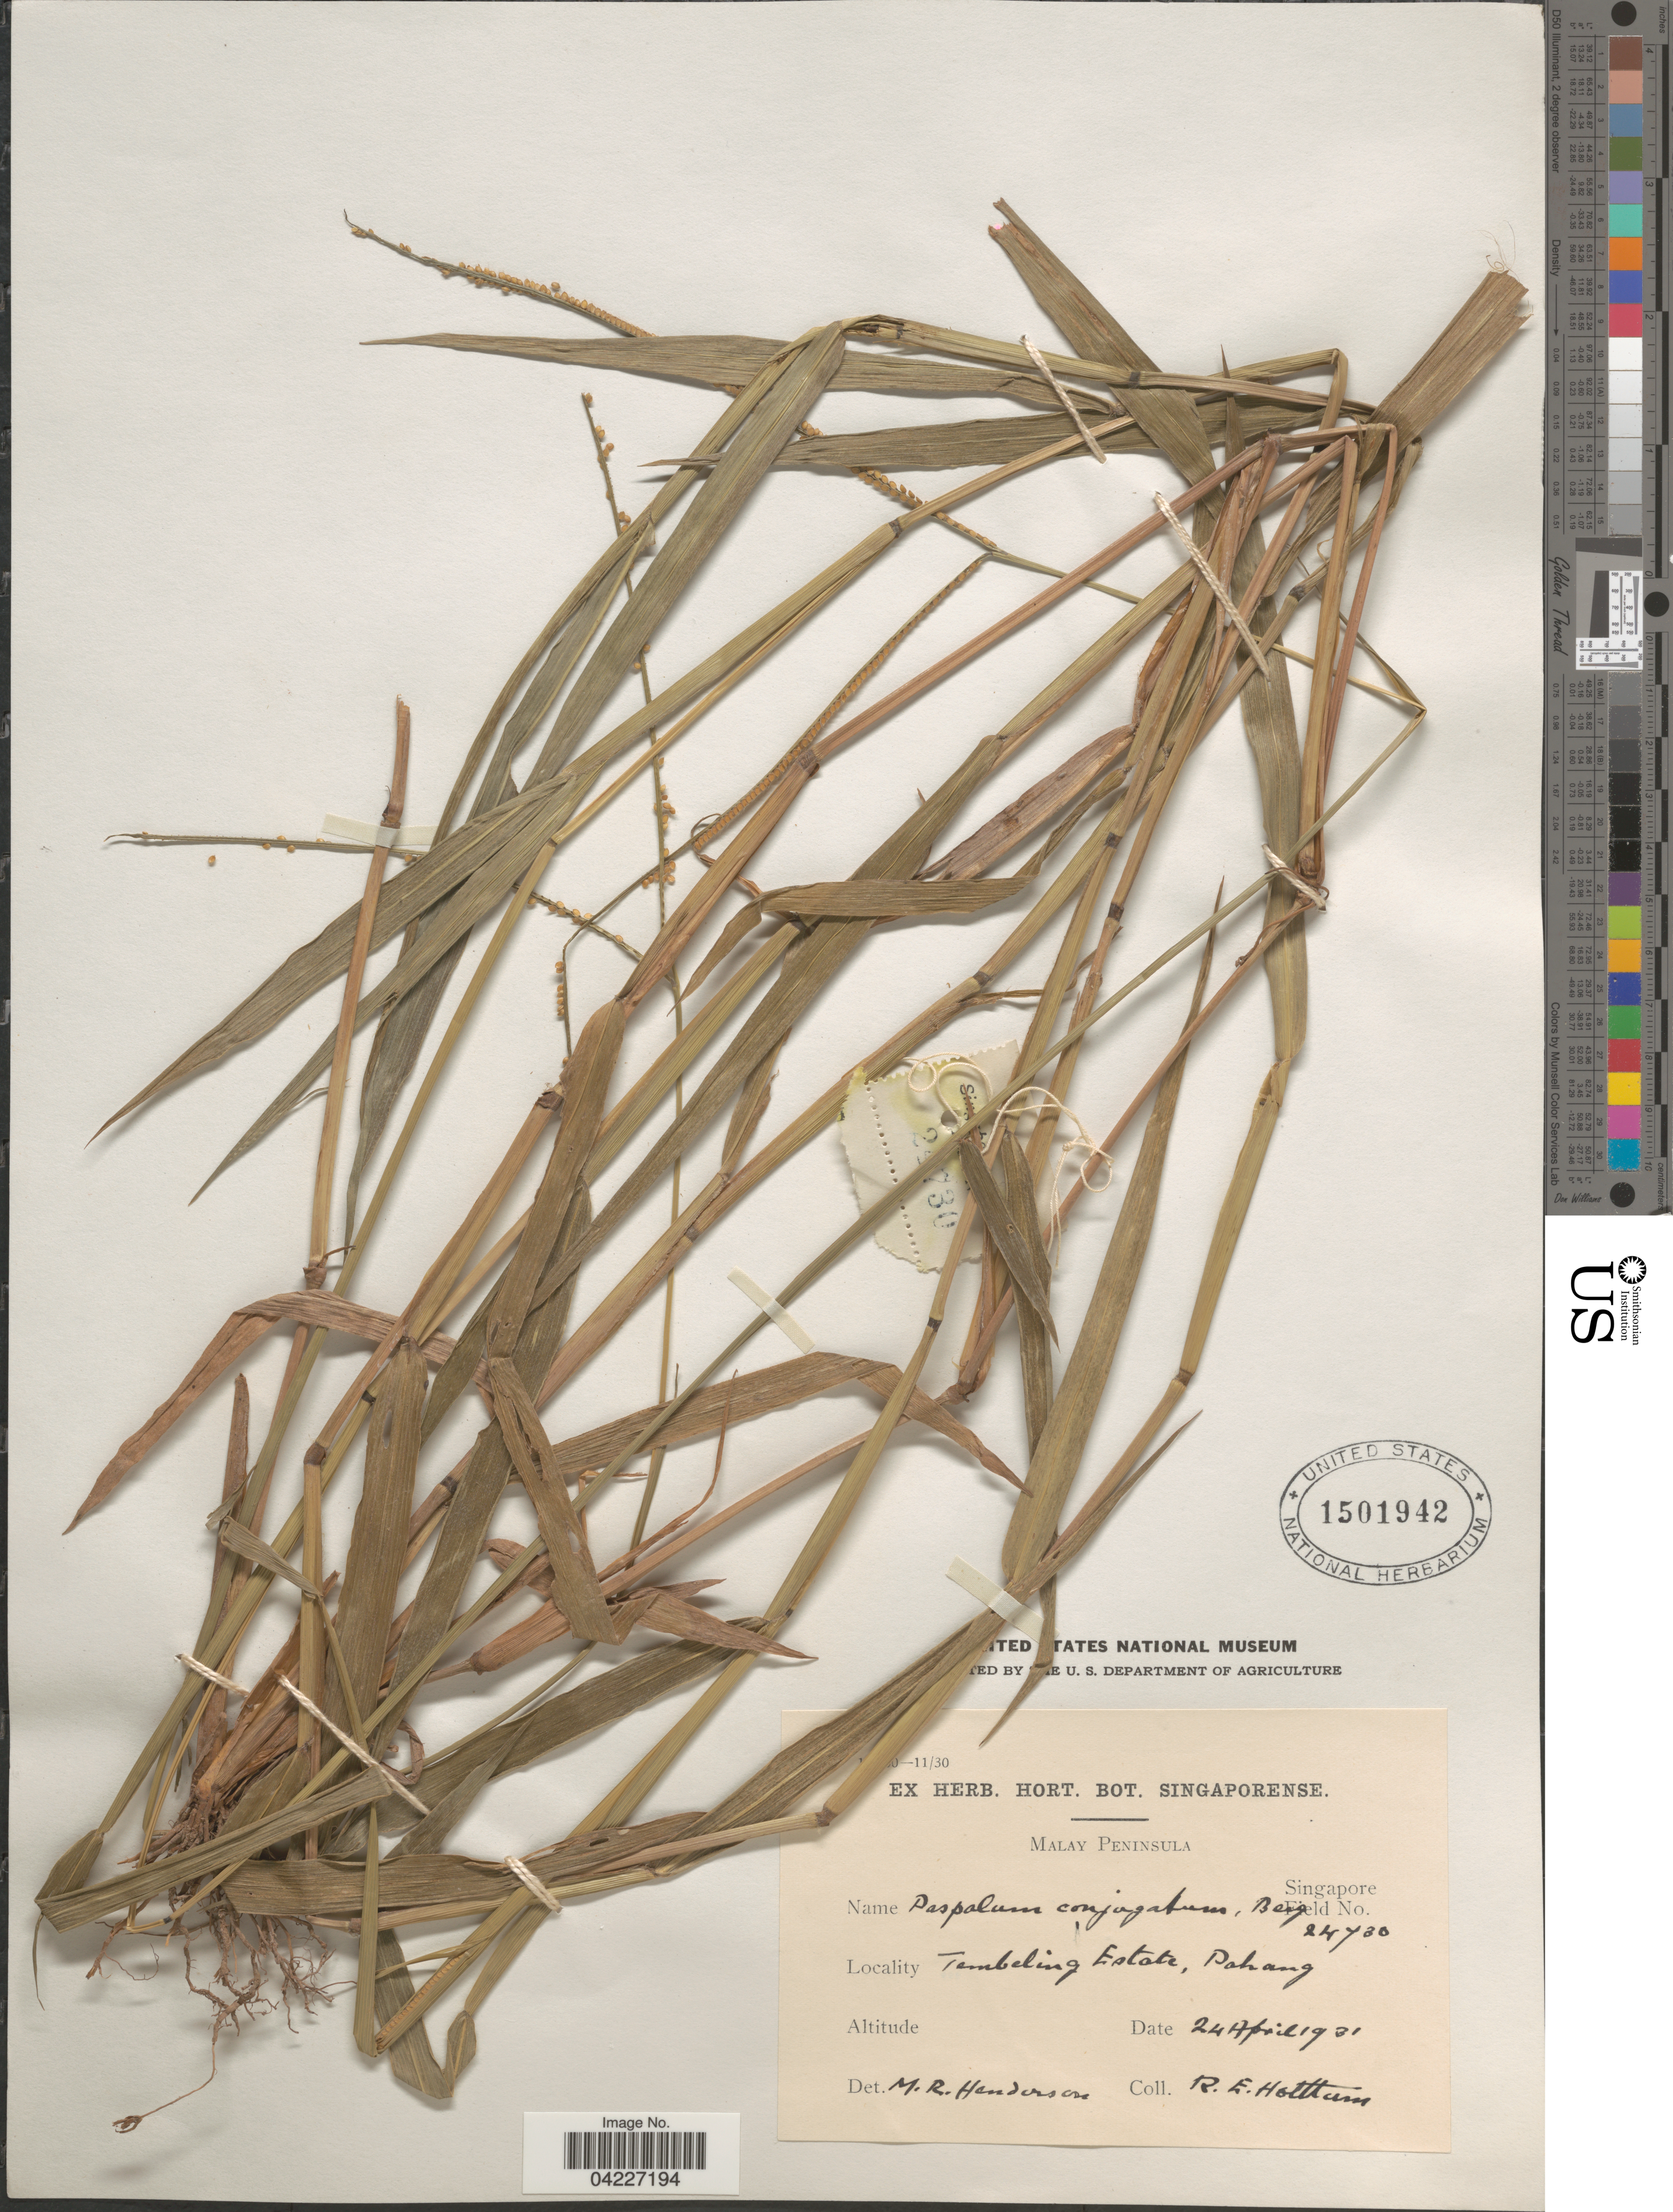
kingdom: Plantae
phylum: Tracheophyta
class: Liliopsida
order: Poales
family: Poaceae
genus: Paspalum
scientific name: Paspalum conjugatum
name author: P.J. Bergius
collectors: M. Henderson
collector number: Singapore Field 24730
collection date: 1931-04-24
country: Malaysia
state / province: Pahang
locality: Malay Peninsula. Tambeling Estate.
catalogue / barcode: US 1501942